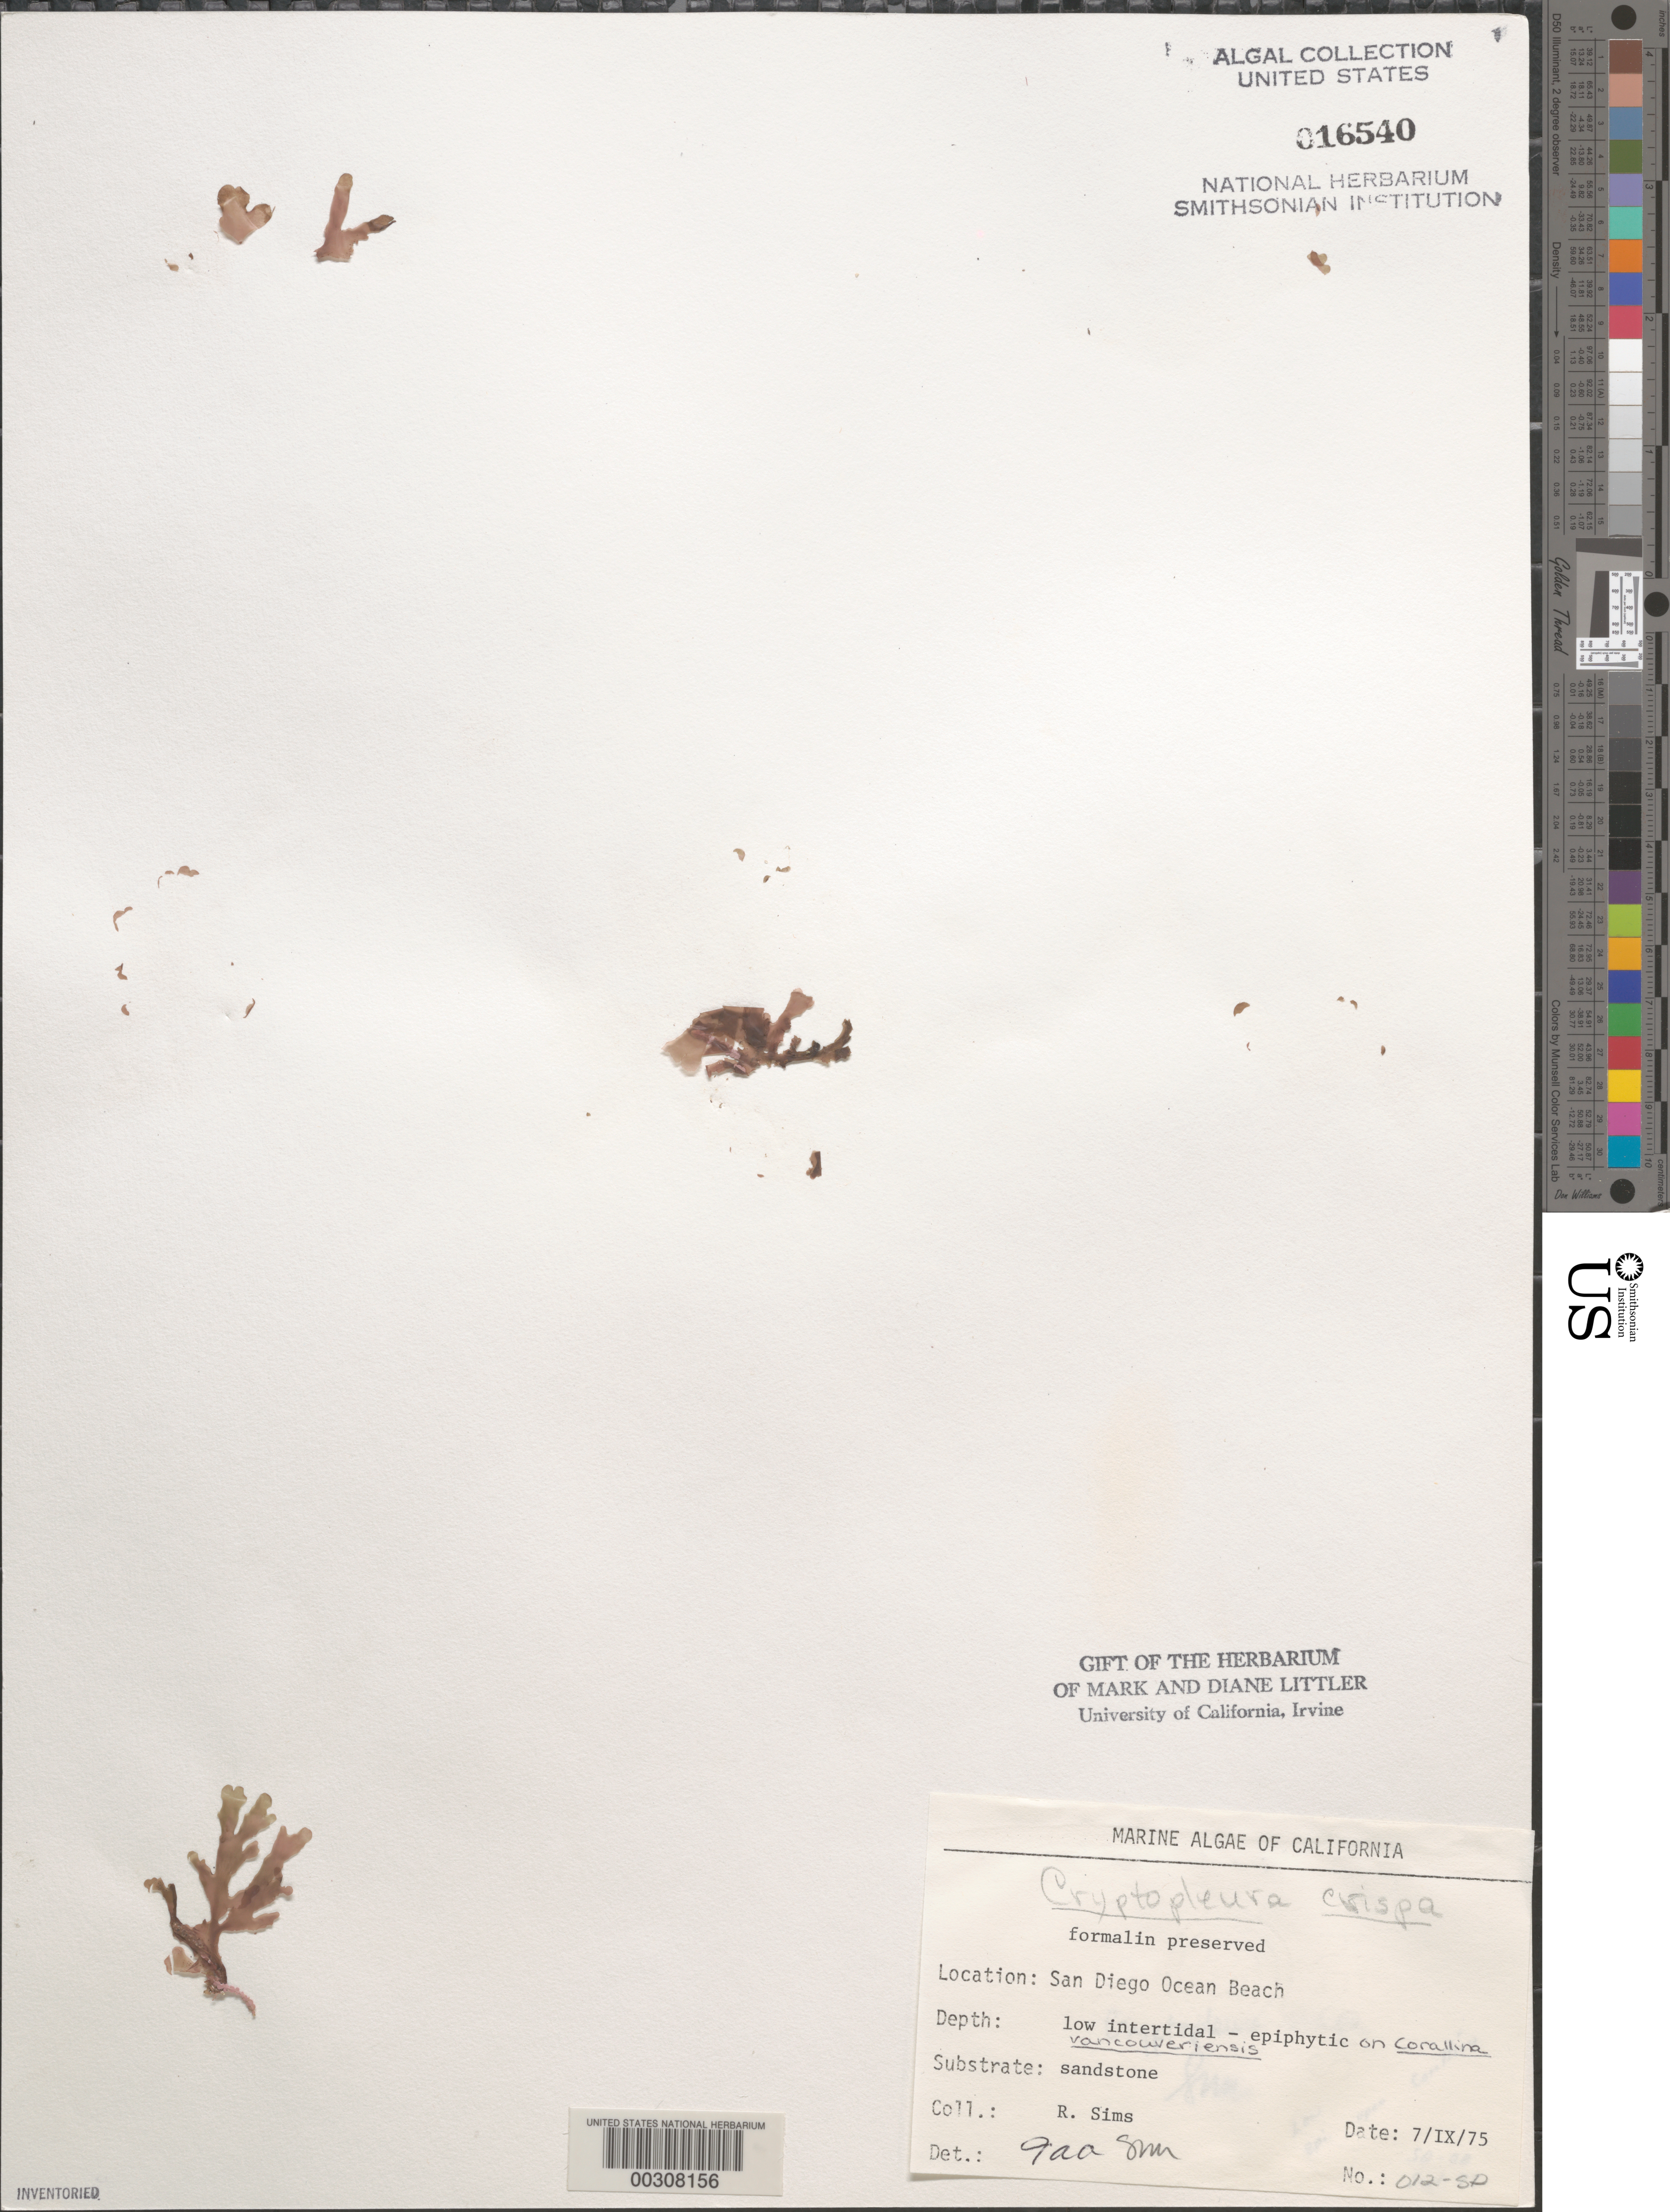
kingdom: Plantae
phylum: Rhodophyta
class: Florideophyceae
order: Ceramiales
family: Delesseriaceae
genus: Cryptopleura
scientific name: Cryptopleura crispa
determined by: Abbott, I. A.; Murray, S. N.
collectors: R. H. Sims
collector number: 012-SD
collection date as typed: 07 Sep 1975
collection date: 1975-09-07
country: United States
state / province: California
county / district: San Diego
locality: Ocean Beach, end of Del Monte Street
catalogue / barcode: US 16540